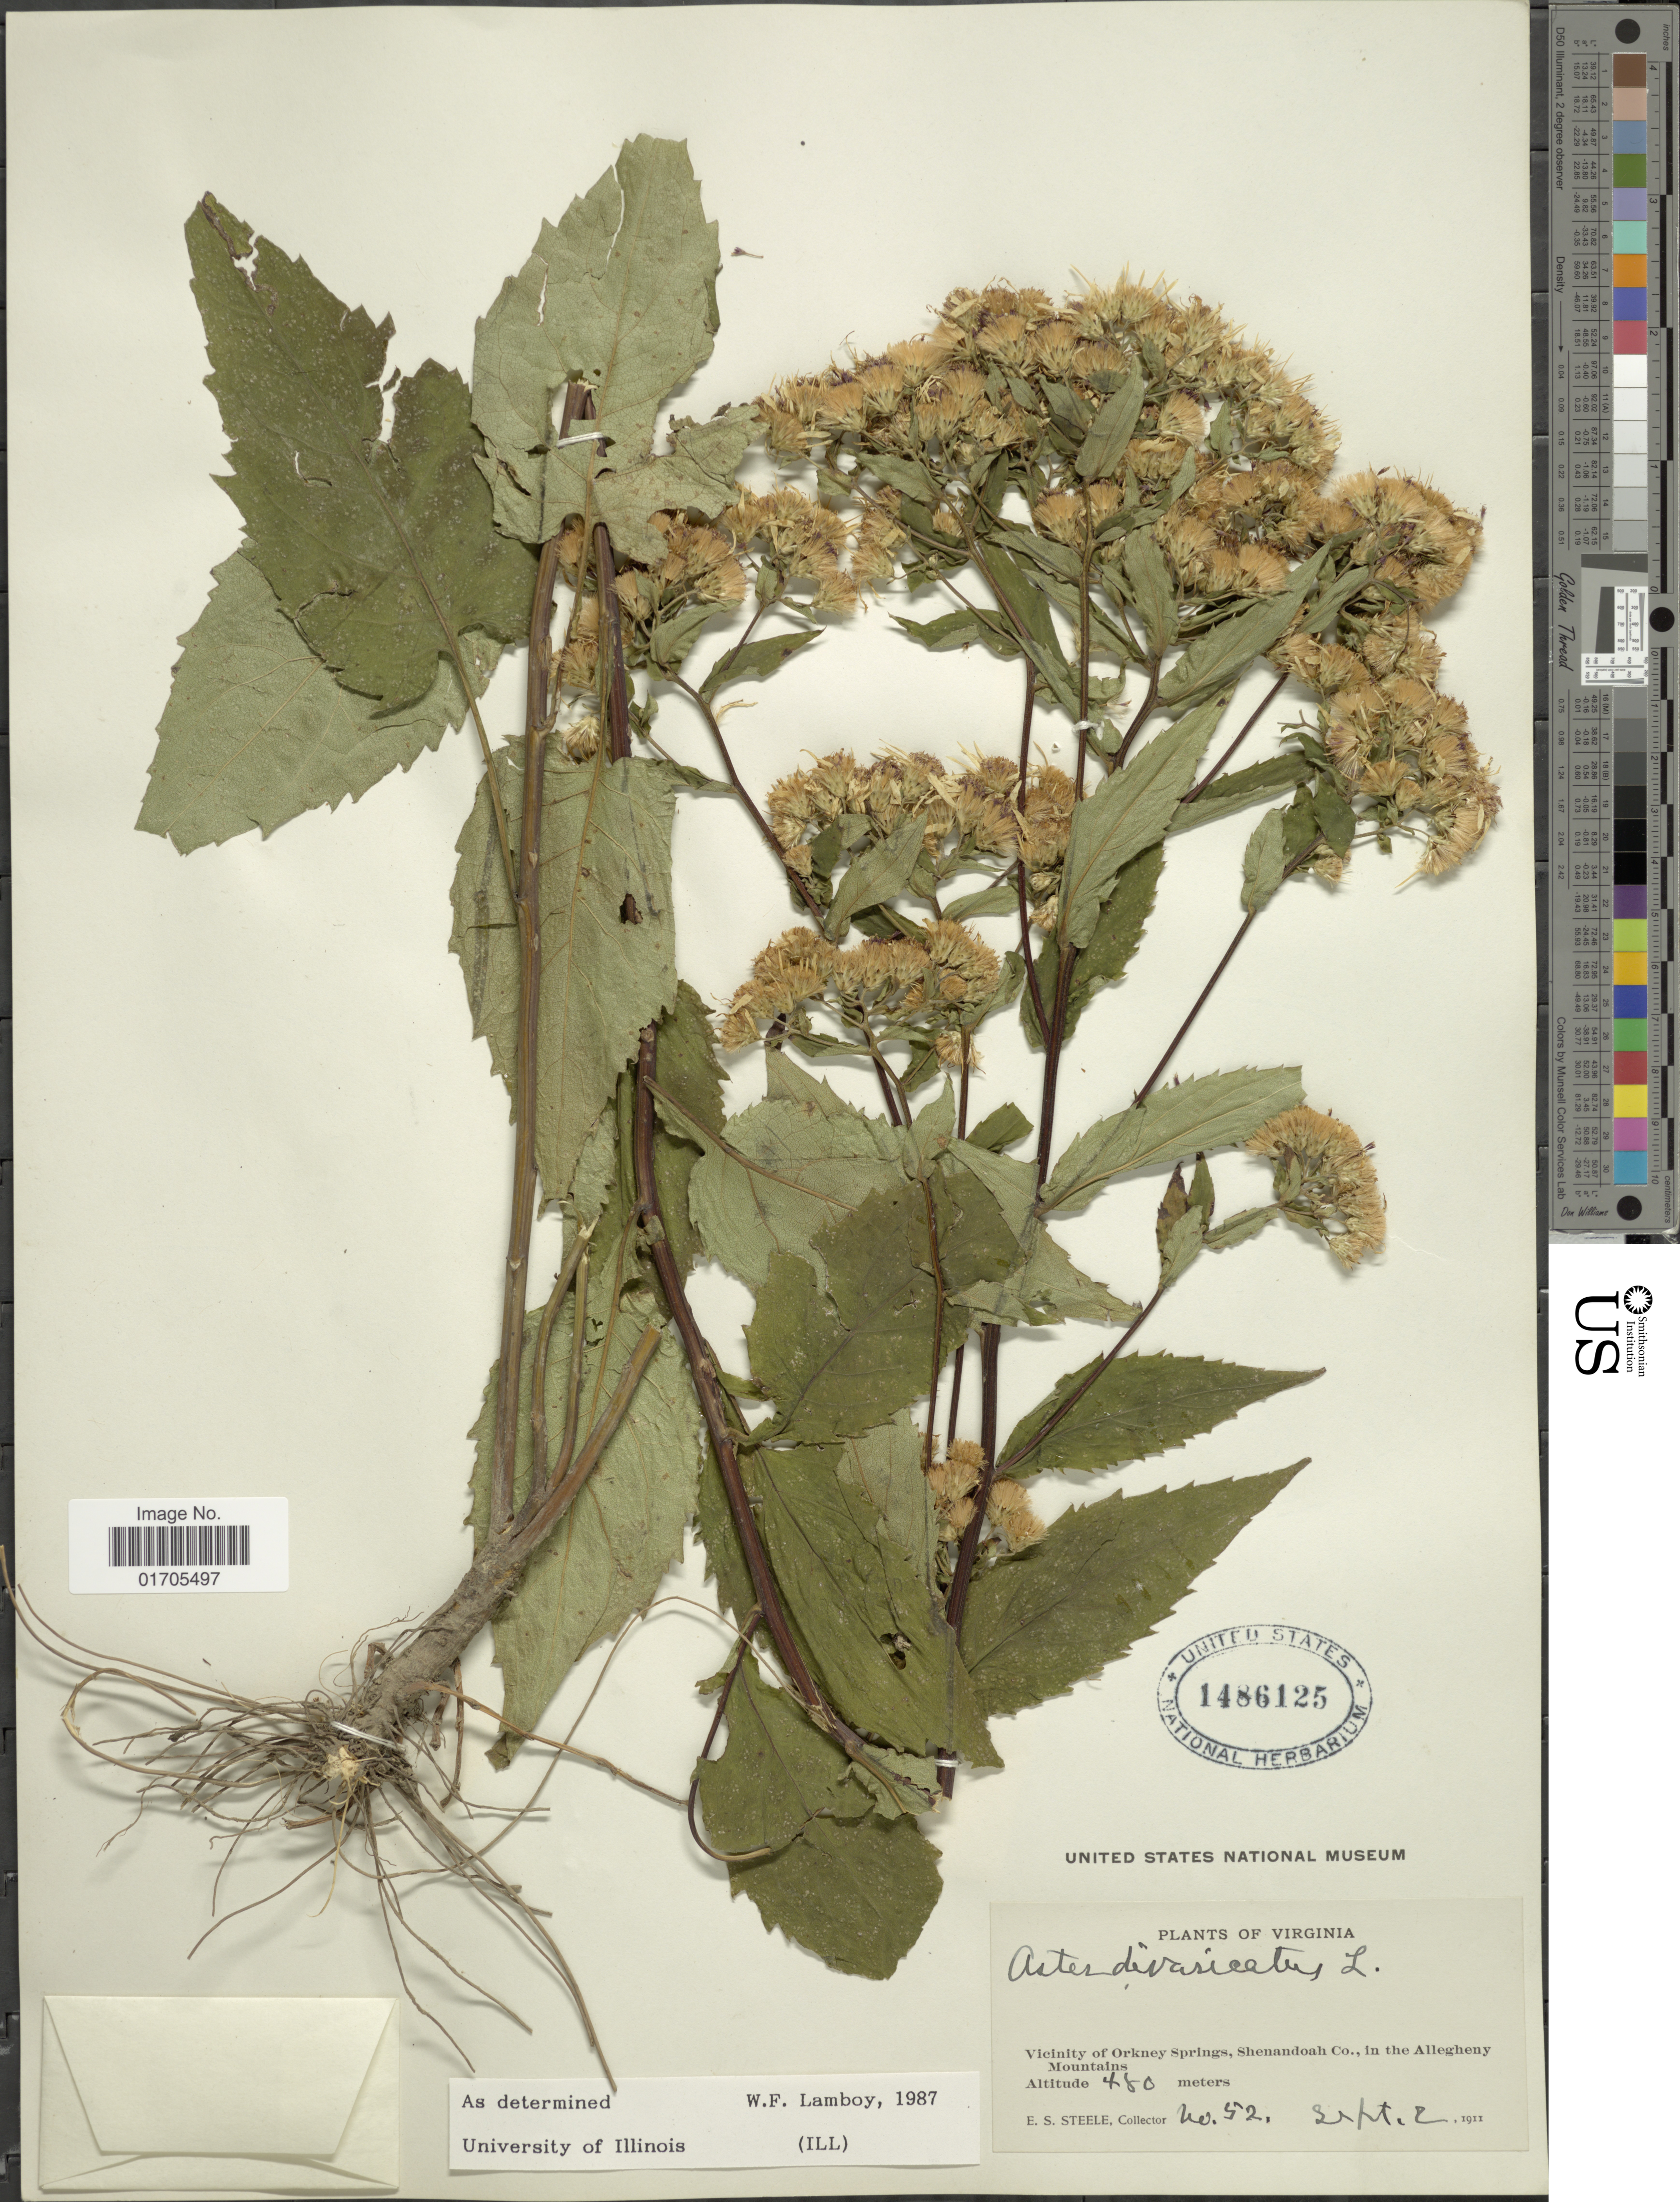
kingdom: Plantae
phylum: Tracheophyta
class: Magnoliopsida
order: Asterales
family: Asteraceae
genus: Eurybia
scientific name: Eurybia divaricata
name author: (L.) G.L. Nesom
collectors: E. Steele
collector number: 52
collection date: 1911-09-02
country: United States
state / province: Virginia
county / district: Shenandoah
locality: Virginia. Vicinity of Orkney Springs, Shenandoah Co., in the Allegheny Mountains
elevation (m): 480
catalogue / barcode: US 1486125